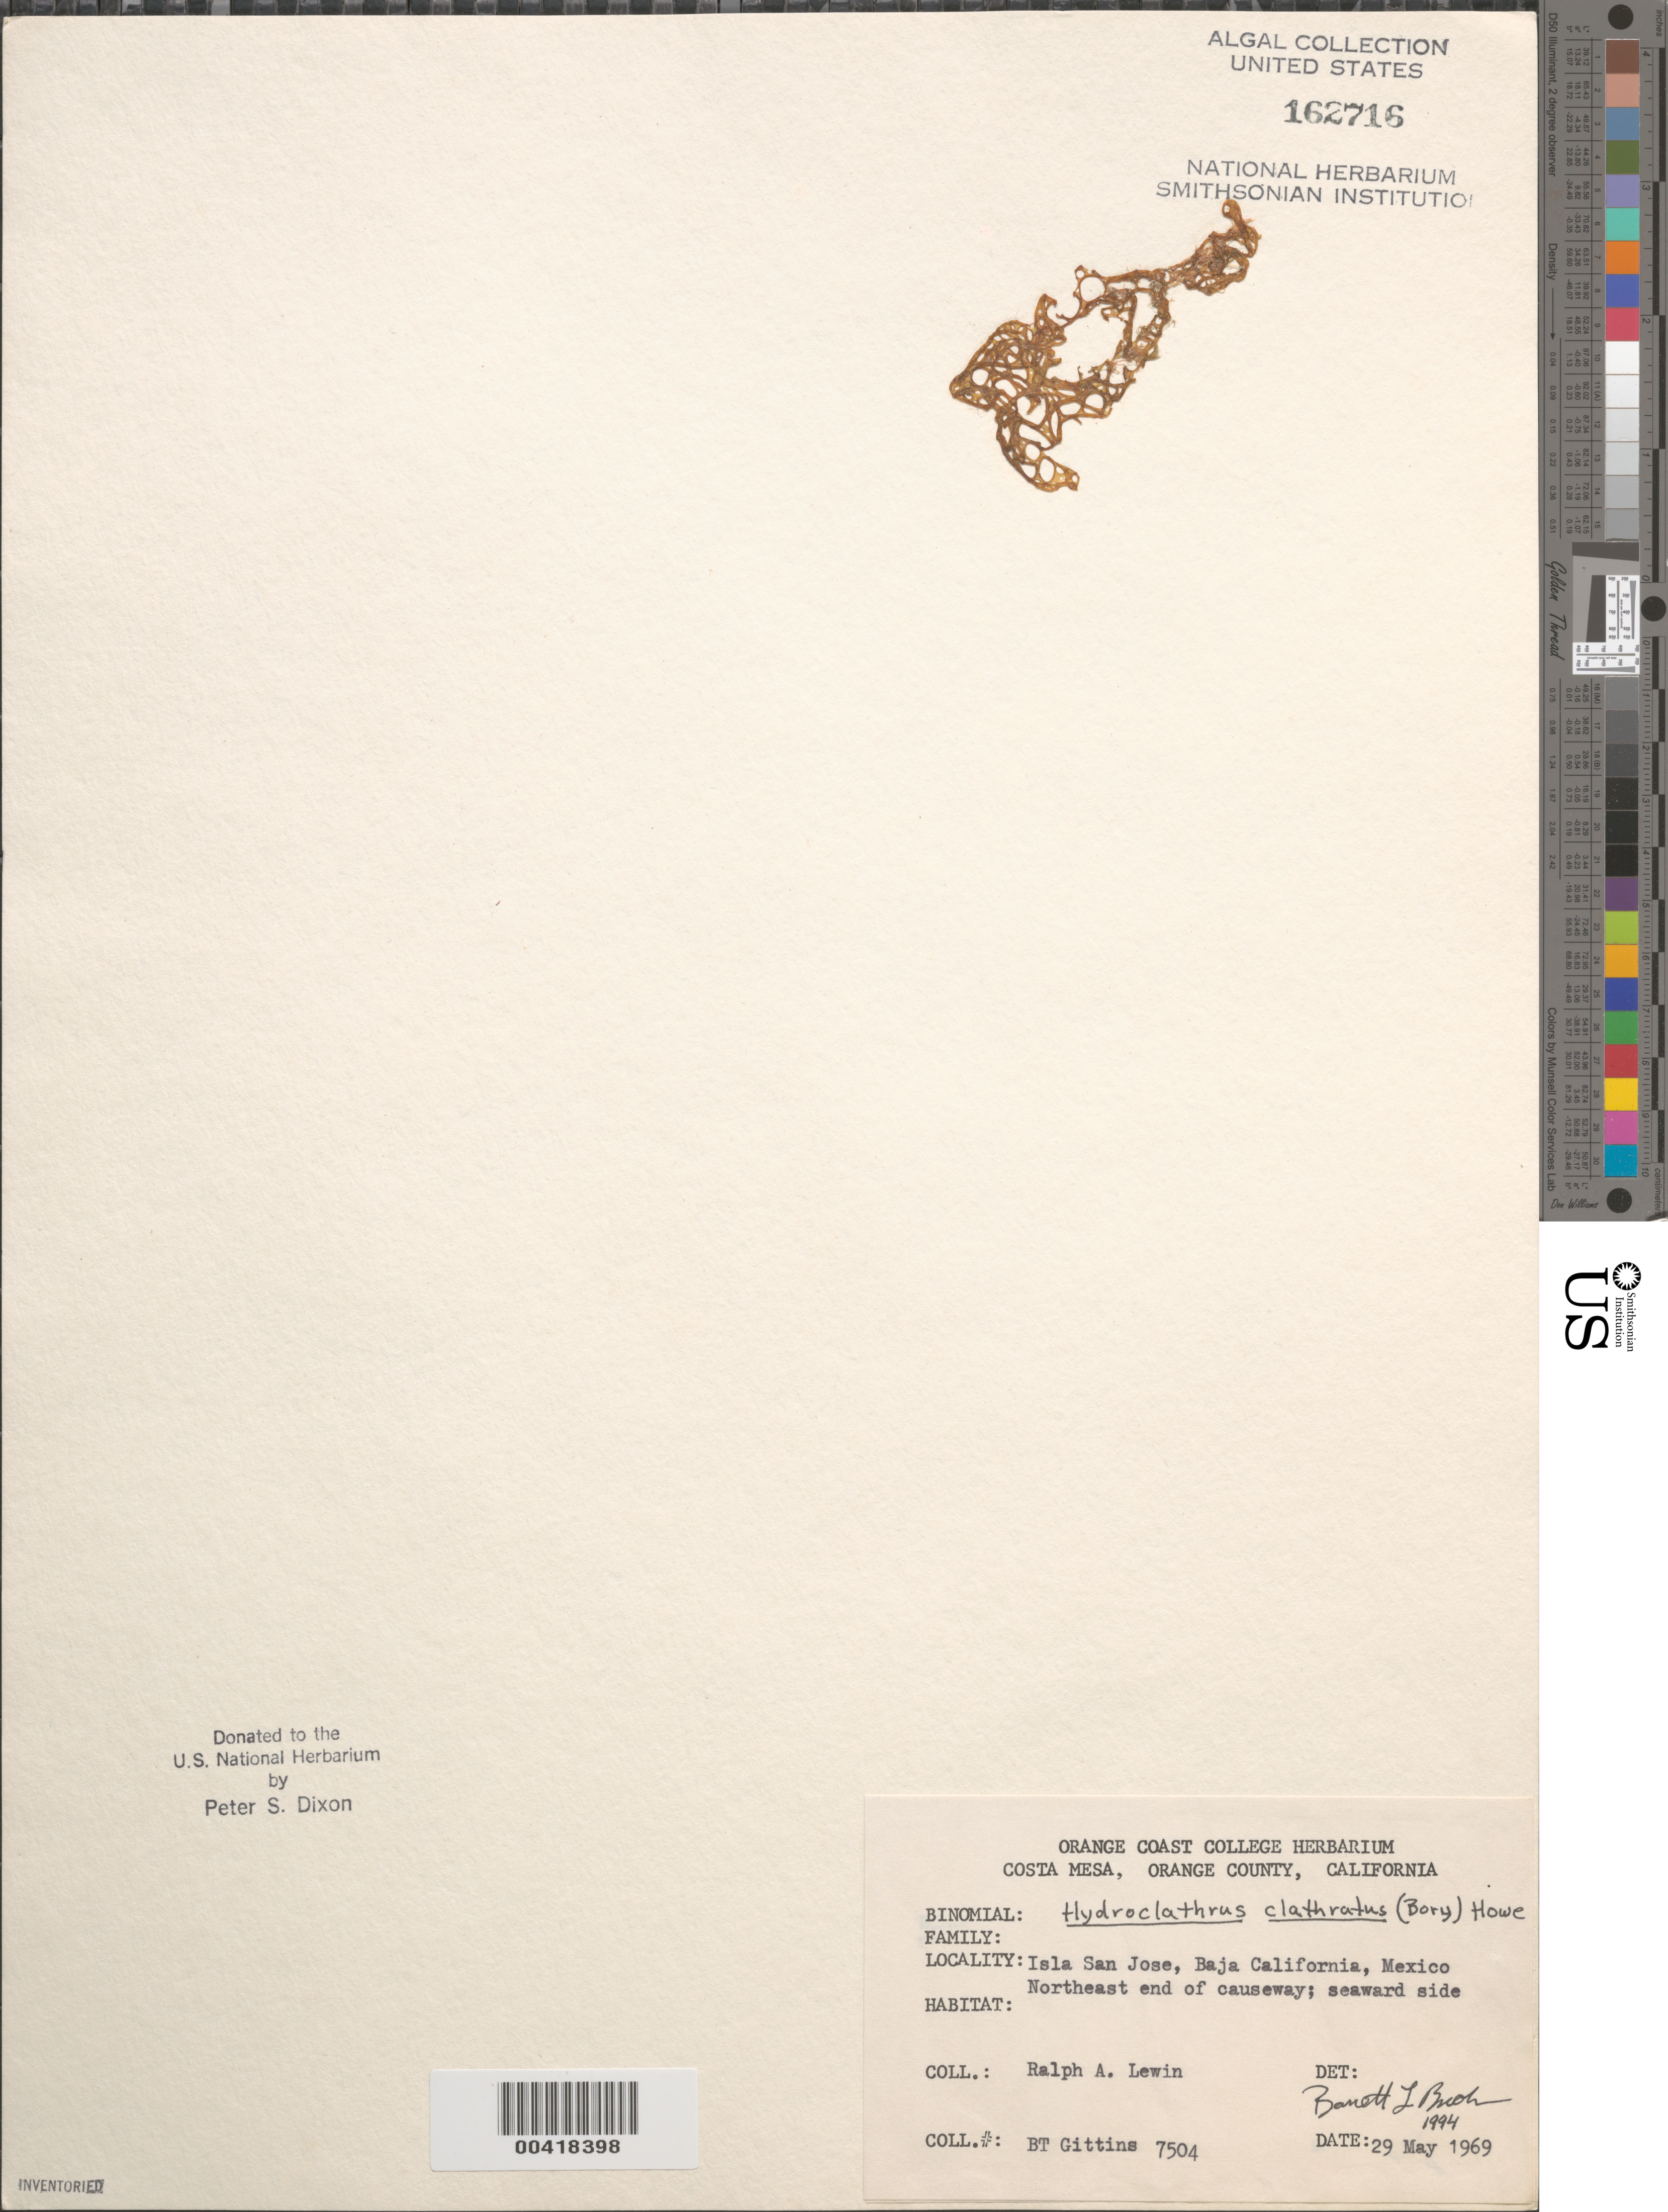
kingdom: Chromista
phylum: Ochrophyta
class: Phaeophyceae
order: Scytosiphonales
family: Scytosiphonaceae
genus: Hydroclathrus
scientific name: Hydroclathrus clathratus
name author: (C. Agardh) M. Howe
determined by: Brooks, B. L., (BOT), Smithsonian Institution - National Museum of Natural History (UNITED STATES)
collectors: R. Lewin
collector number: Btg 7504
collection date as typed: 29 May 1969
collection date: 1969-05-29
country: Mexico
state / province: Baja California Sur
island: Isla San Jose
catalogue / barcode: US 162716